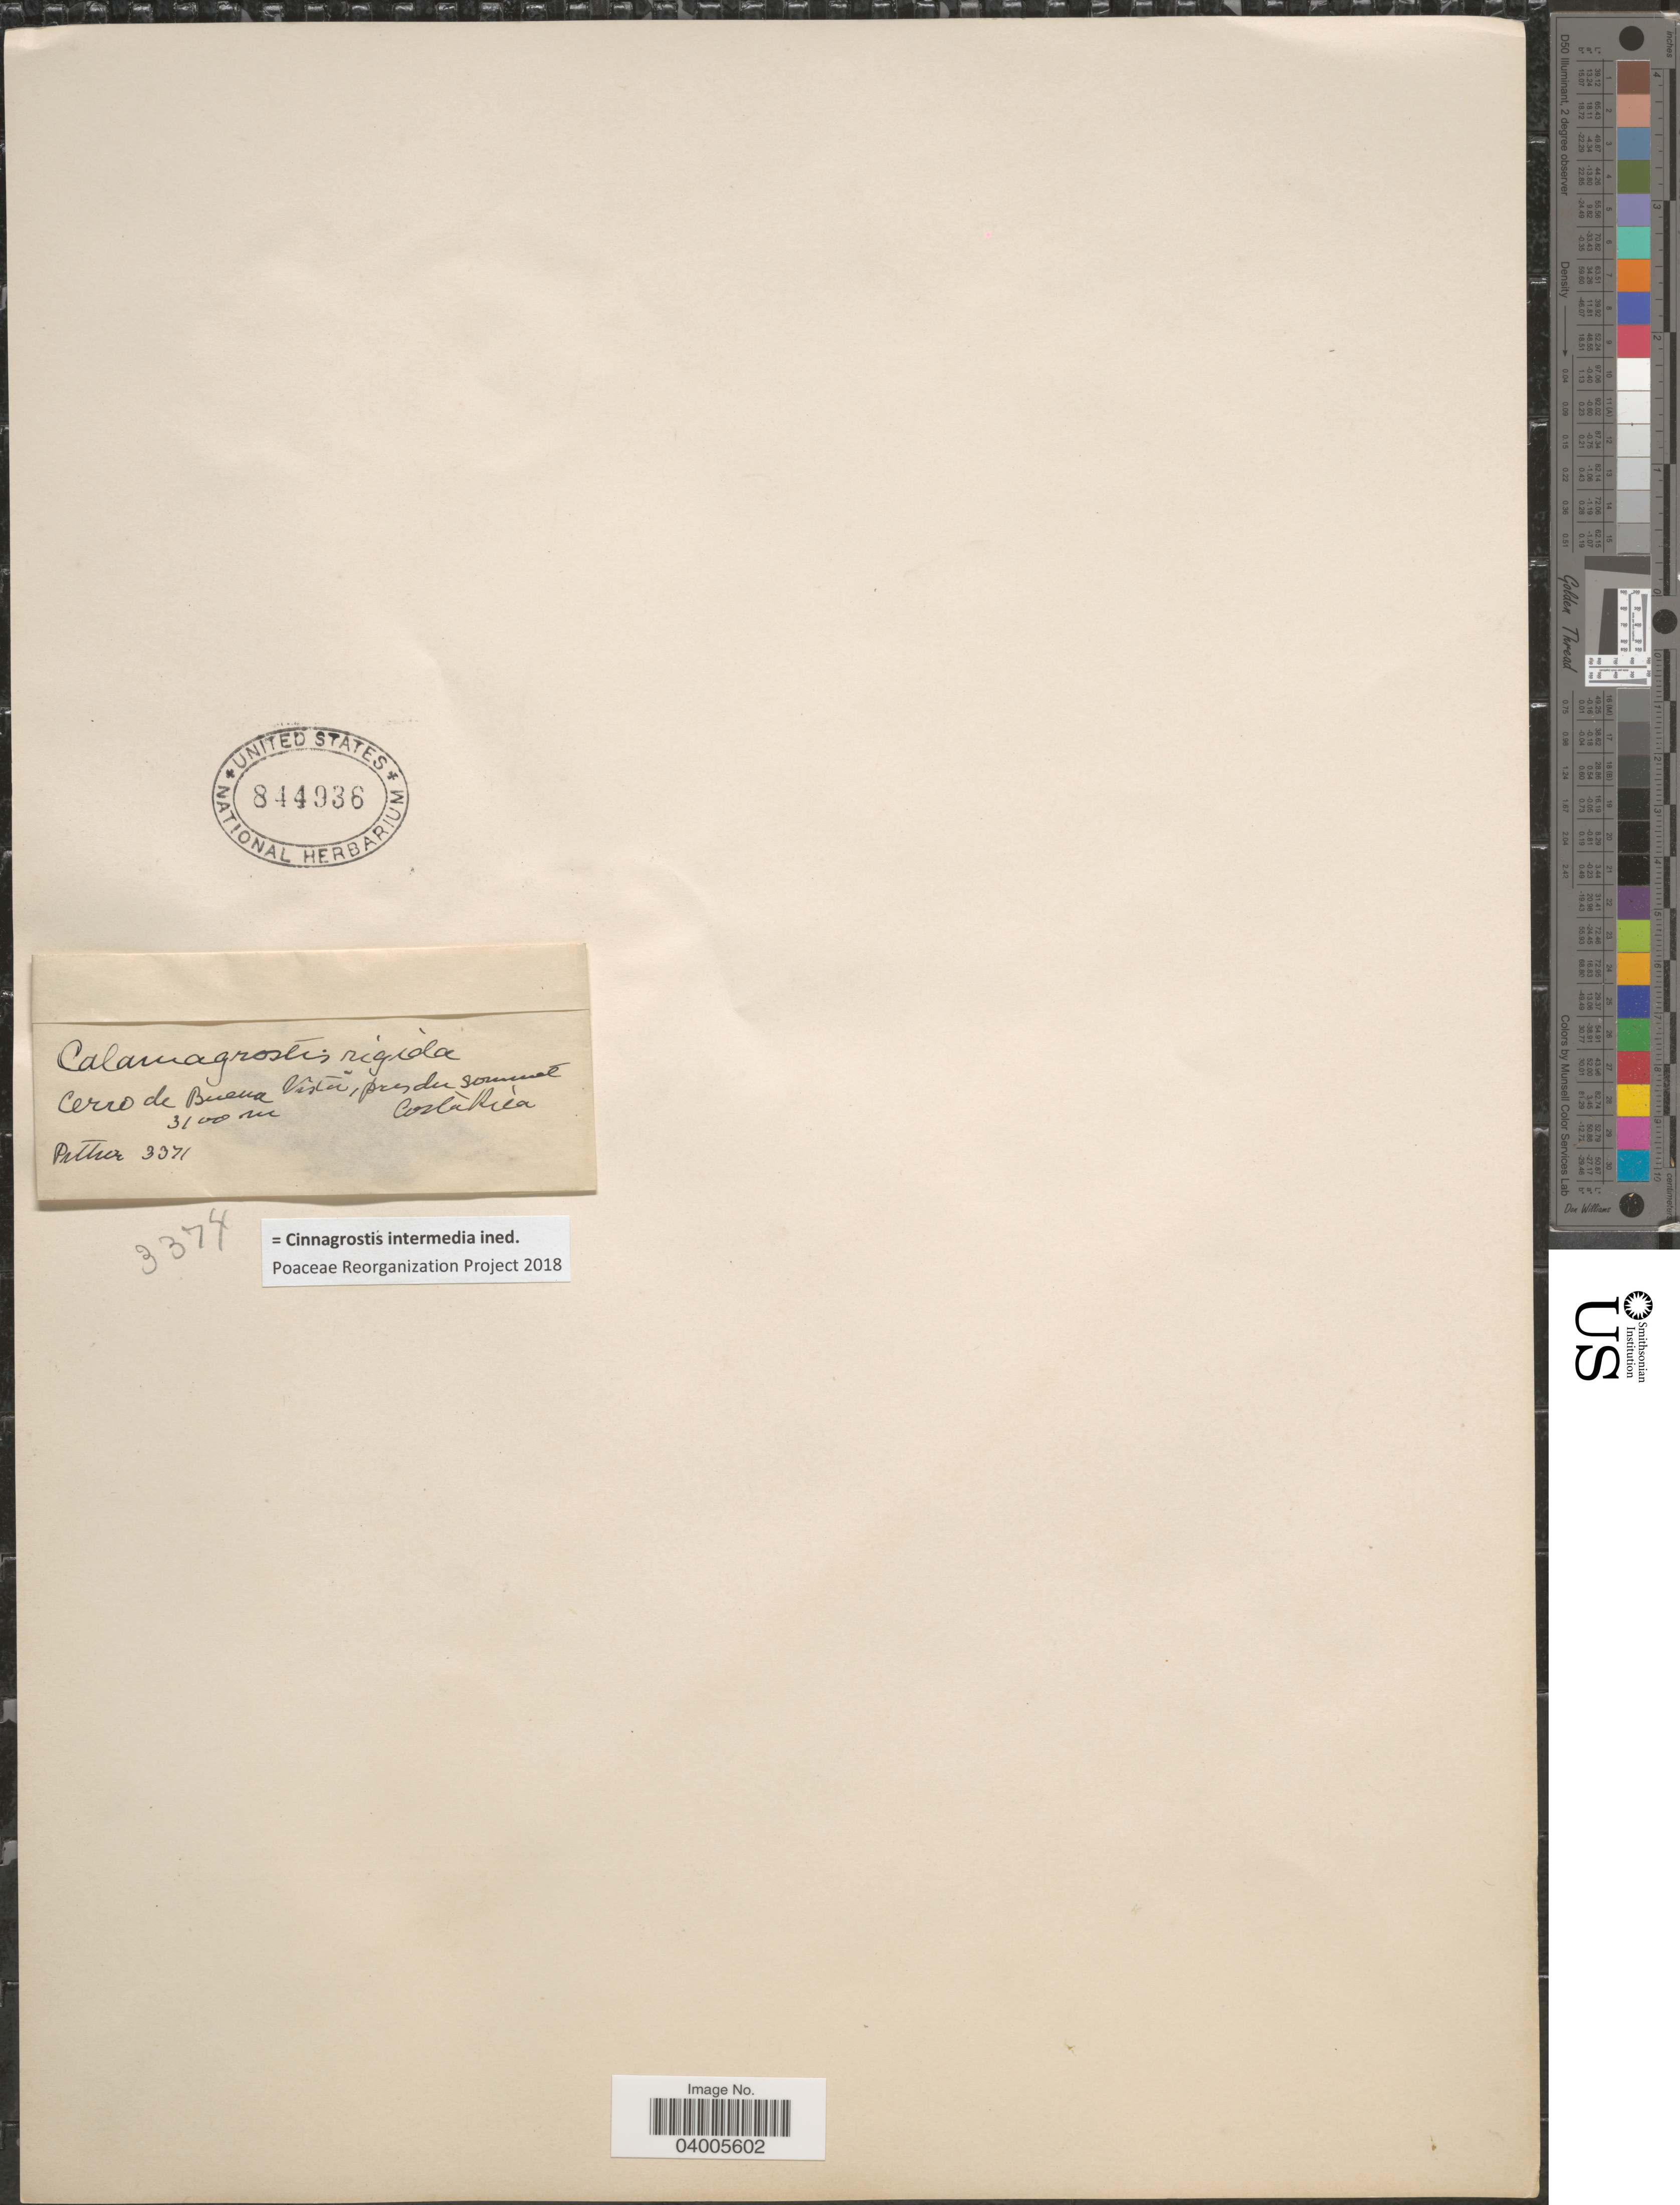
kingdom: Plantae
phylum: Tracheophyta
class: Liliopsida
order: Poales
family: Poaceae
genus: Cinnagrostis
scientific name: Cinnagrostis intermedia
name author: (J. Presl) P.M. Peterson et al.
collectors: Pittier, --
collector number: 3371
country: Costa Rica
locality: Cerro de Buena Vista, pres du sommet.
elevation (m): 3100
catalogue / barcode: US 844936